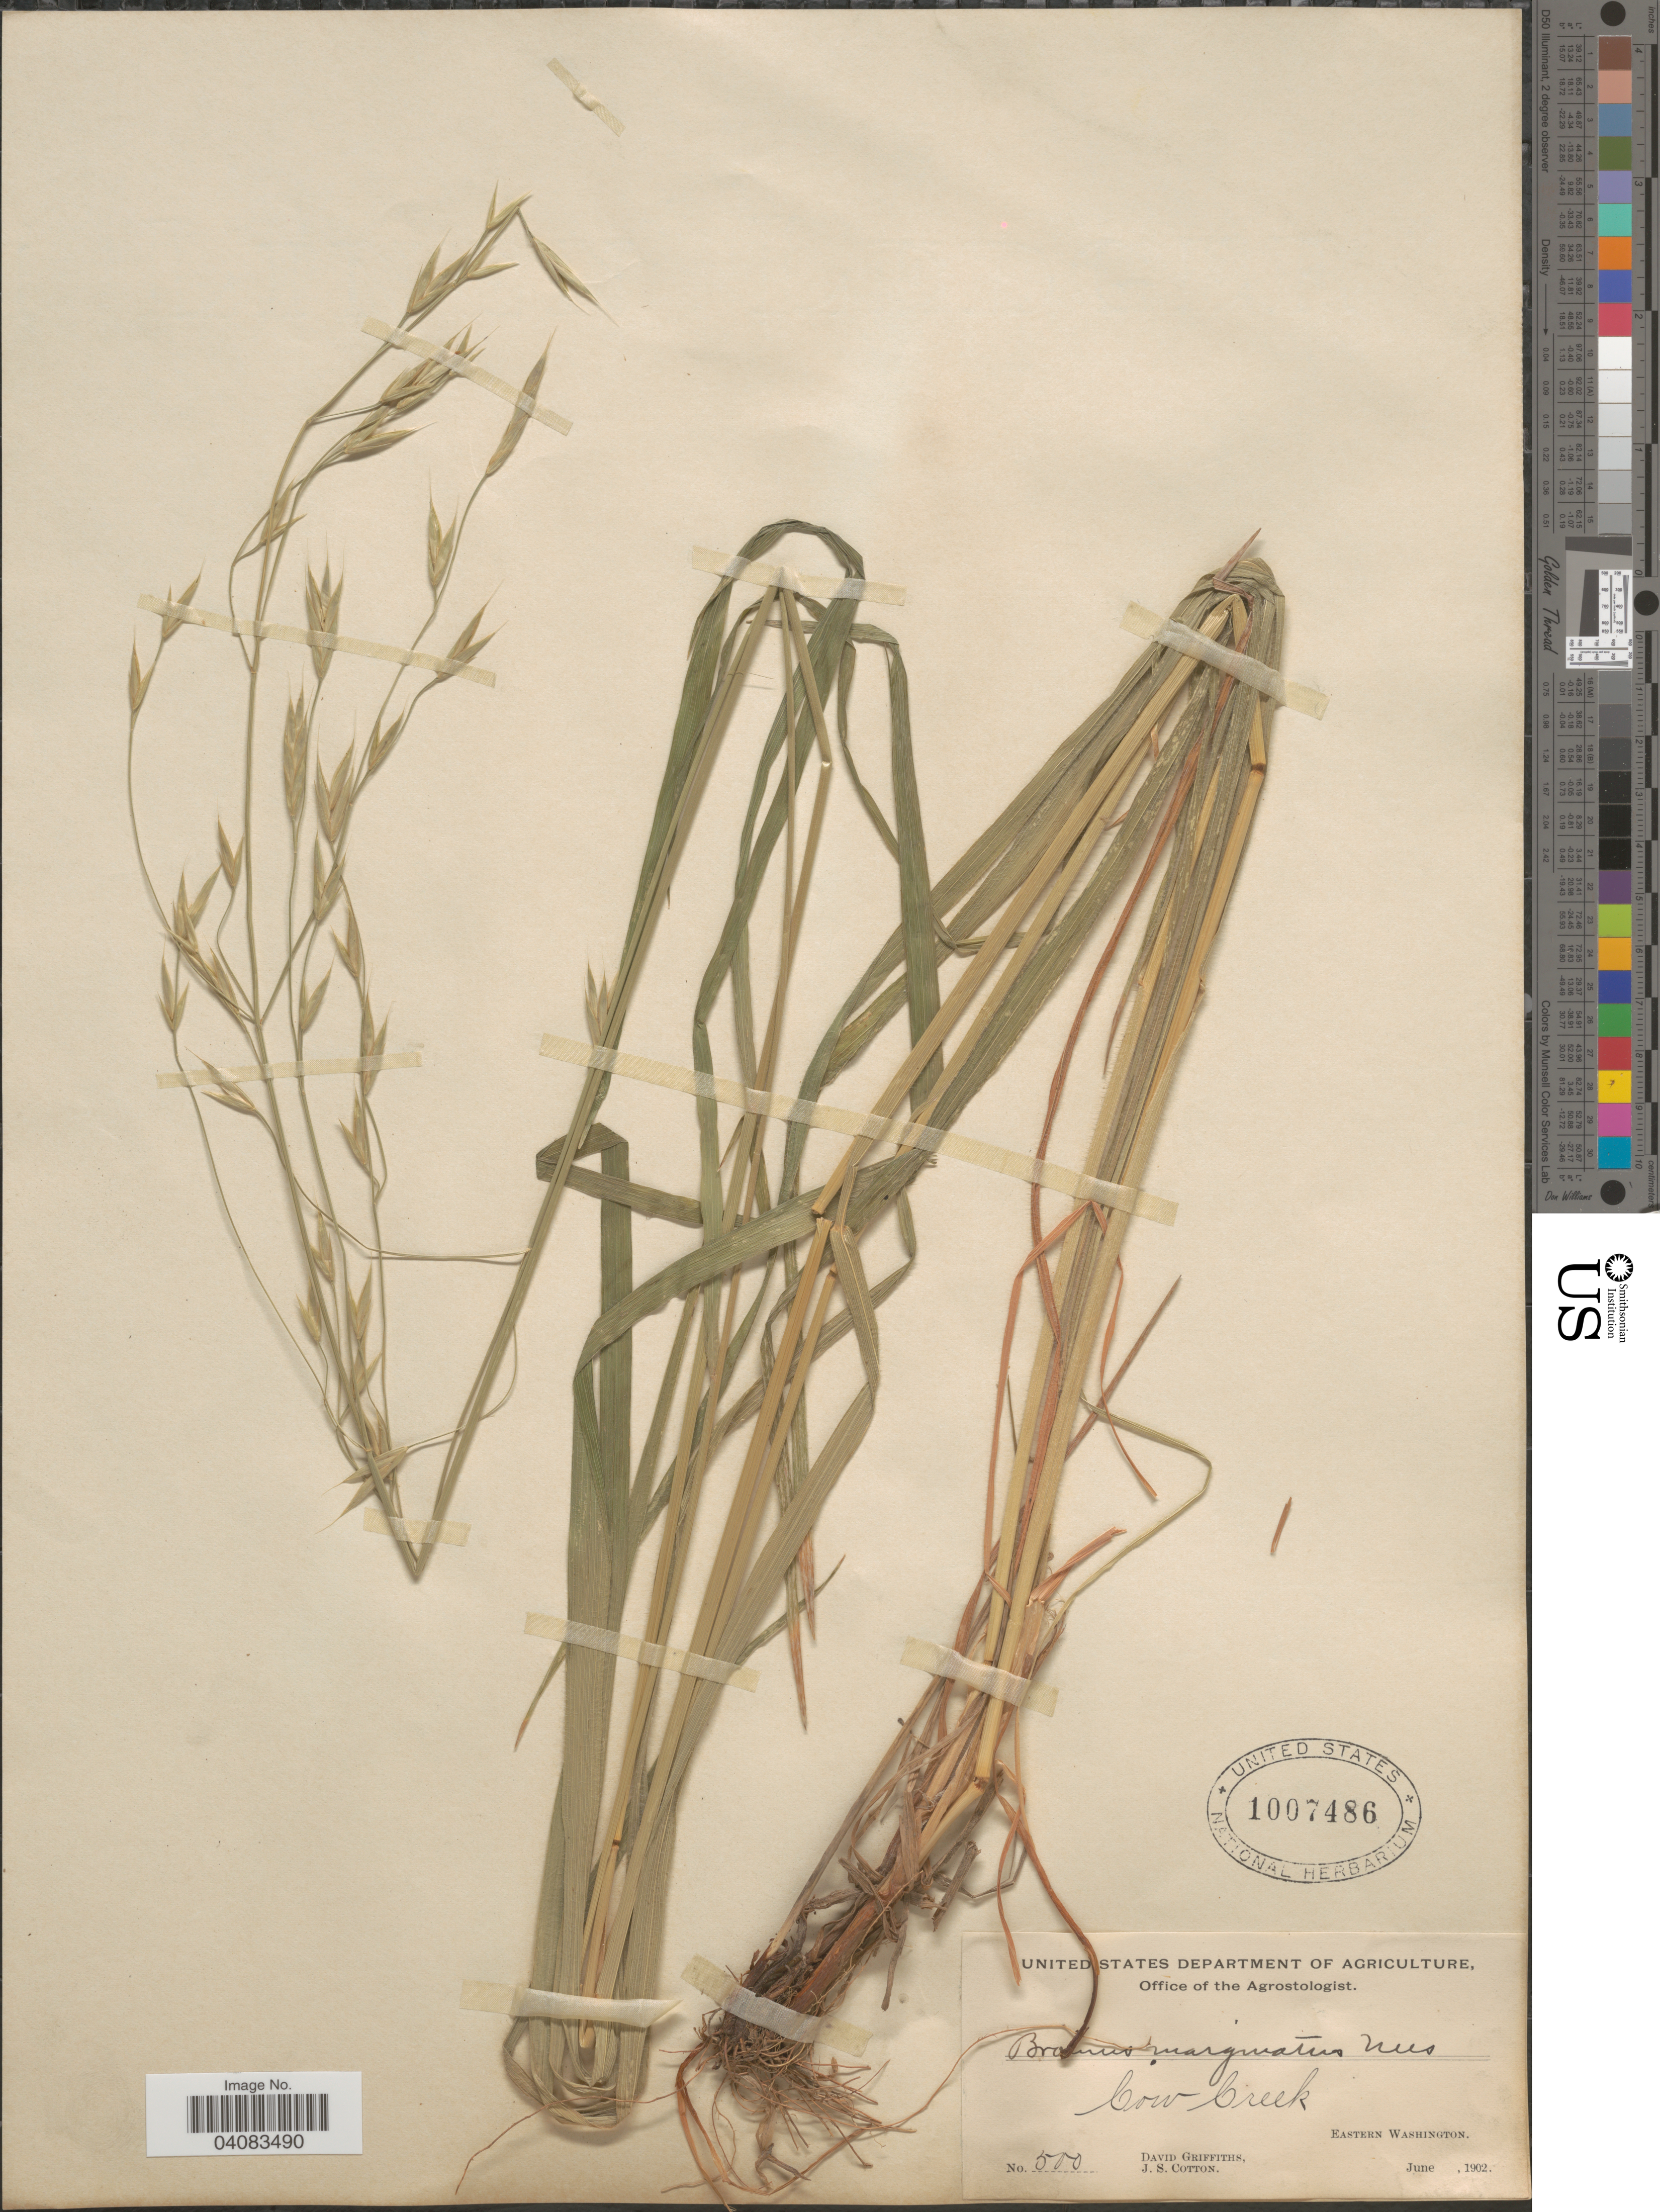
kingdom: Plantae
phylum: Tracheophyta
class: Liliopsida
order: Poales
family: Poaceae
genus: Bromus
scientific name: Bromus marginatus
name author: Nees ex Steud.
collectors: D. Griffiths & J. S. Cotton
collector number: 500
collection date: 1902-06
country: United States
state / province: Washington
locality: Cow Creek. Eastern Washington.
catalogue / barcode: US 1007486